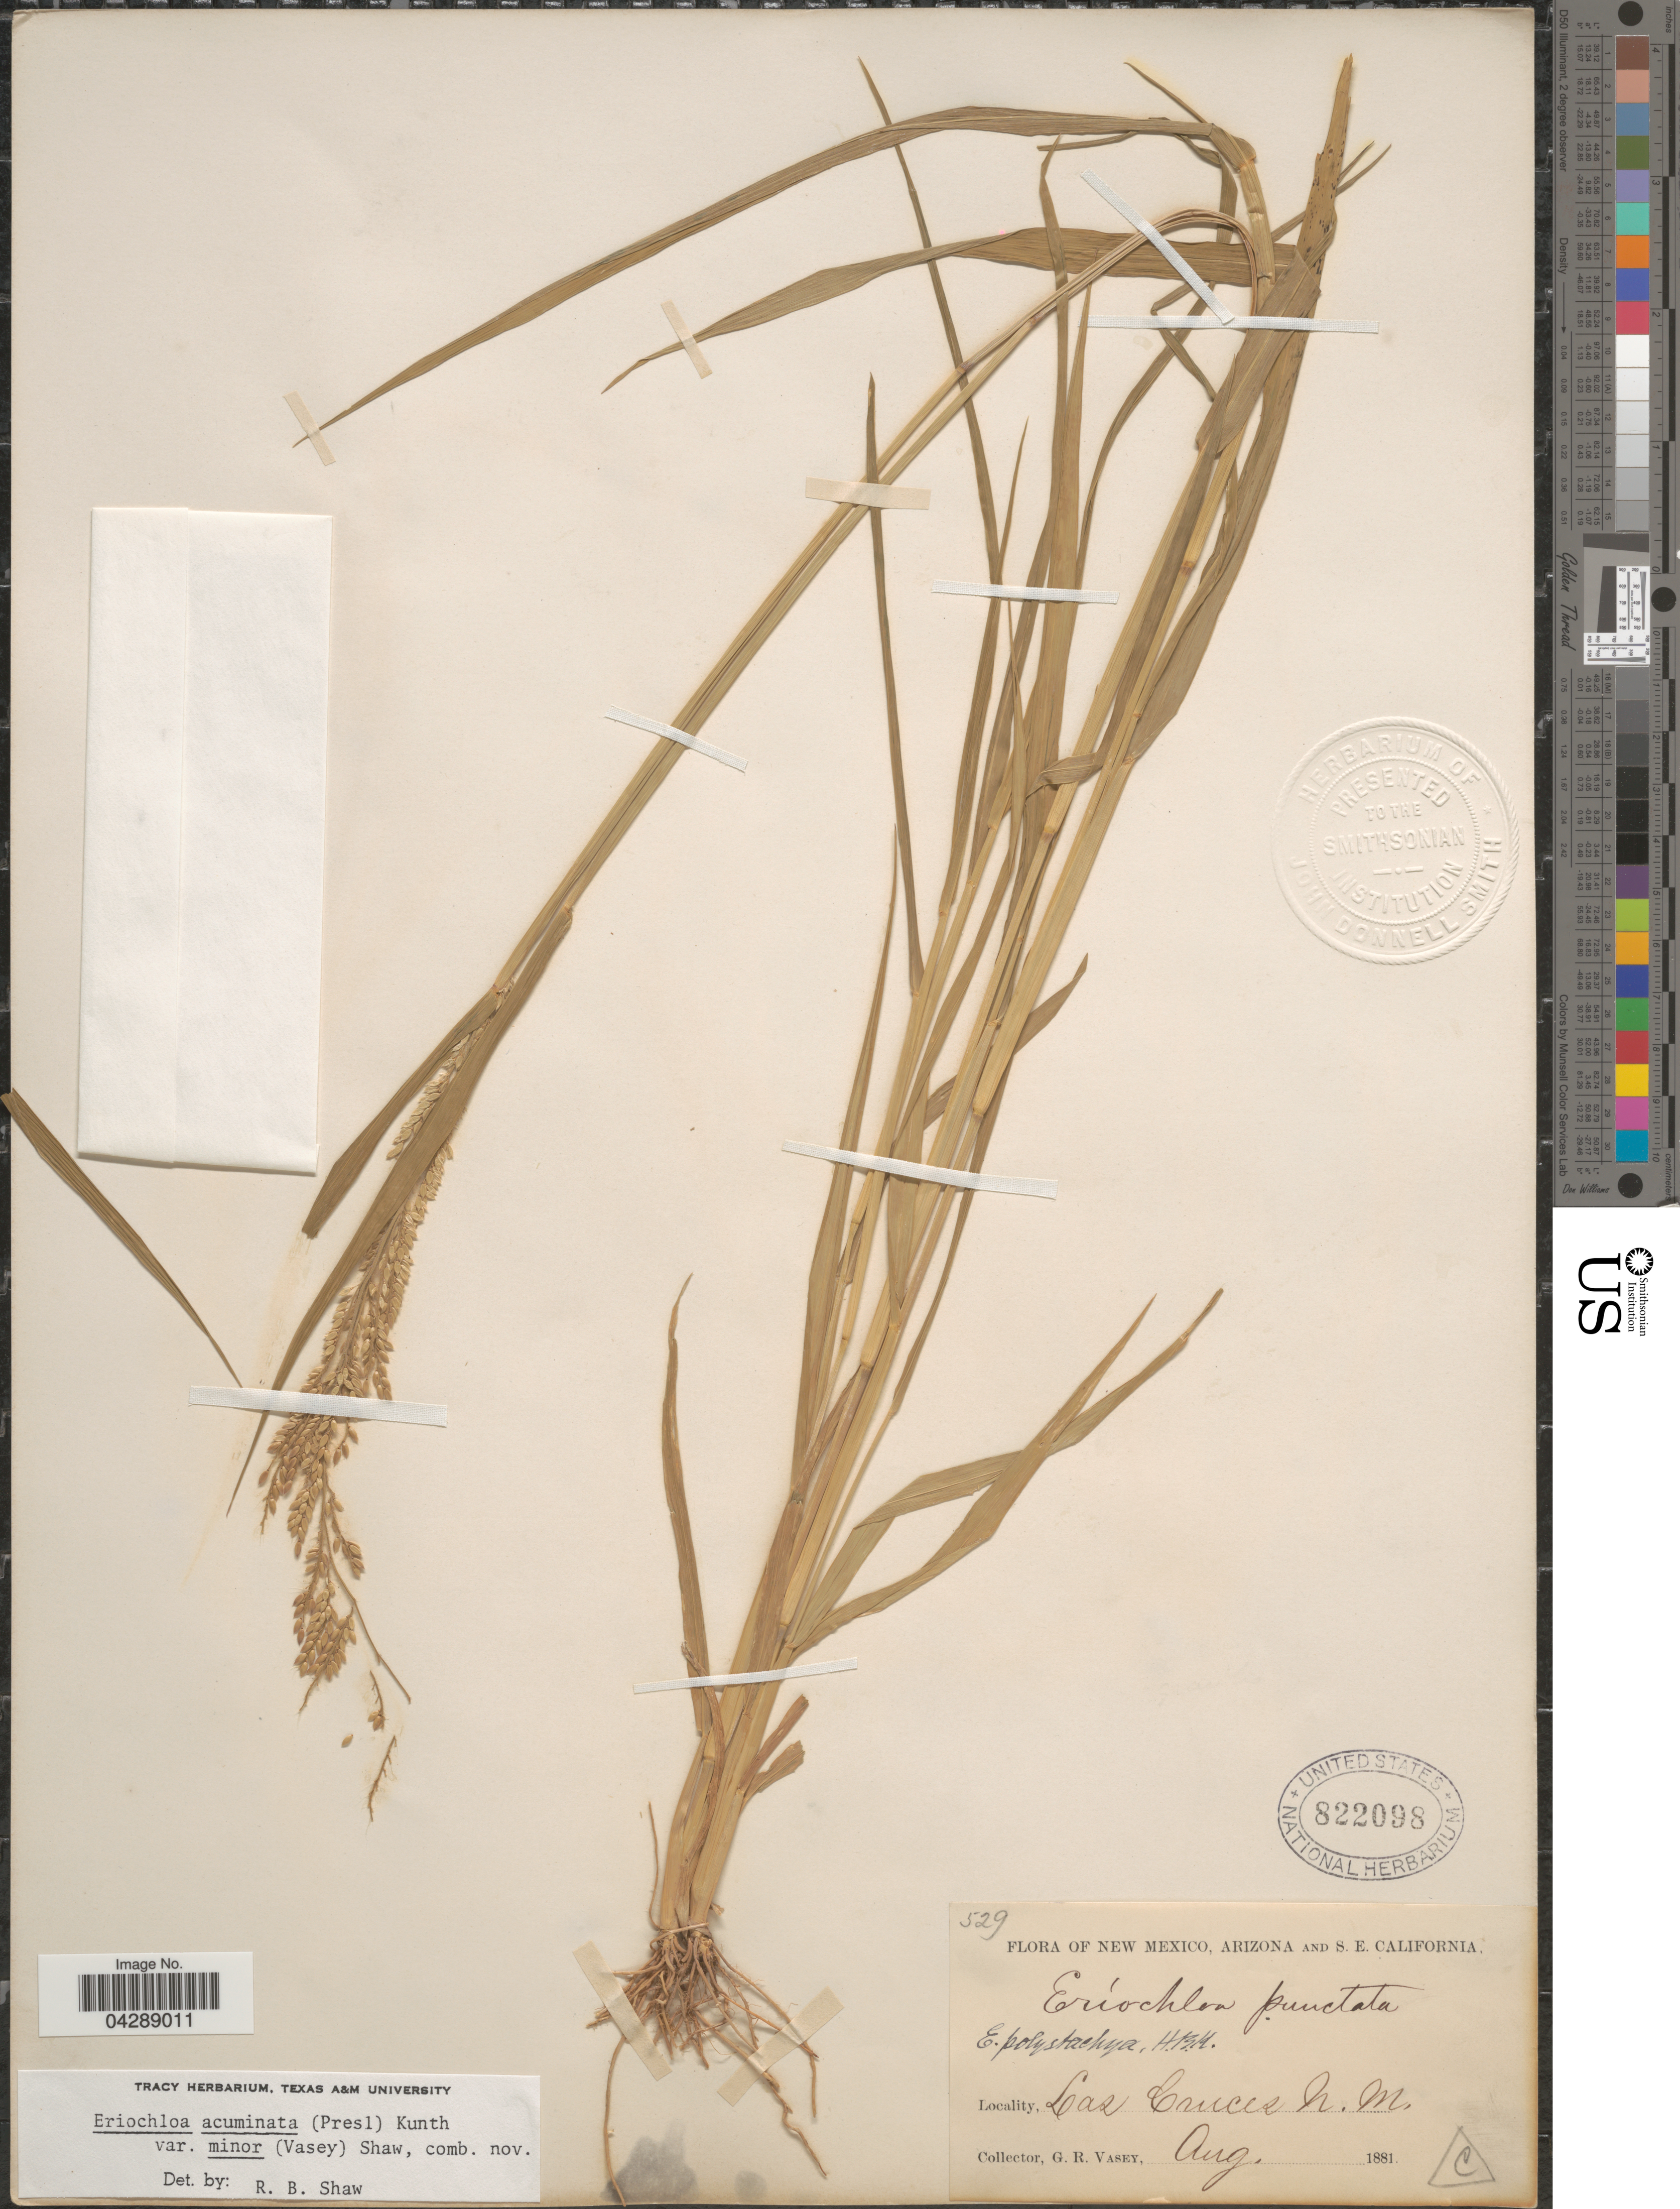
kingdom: Plantae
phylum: Tracheophyta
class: Liliopsida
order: Poales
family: Poaceae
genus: Eriochloa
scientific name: Eriochloa acuminata var. minor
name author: (Vasey) R.B. Shaw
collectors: G. R. Vasey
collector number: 529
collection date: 1881-08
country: United States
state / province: New Mexico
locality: Las Cruces.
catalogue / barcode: US 822098